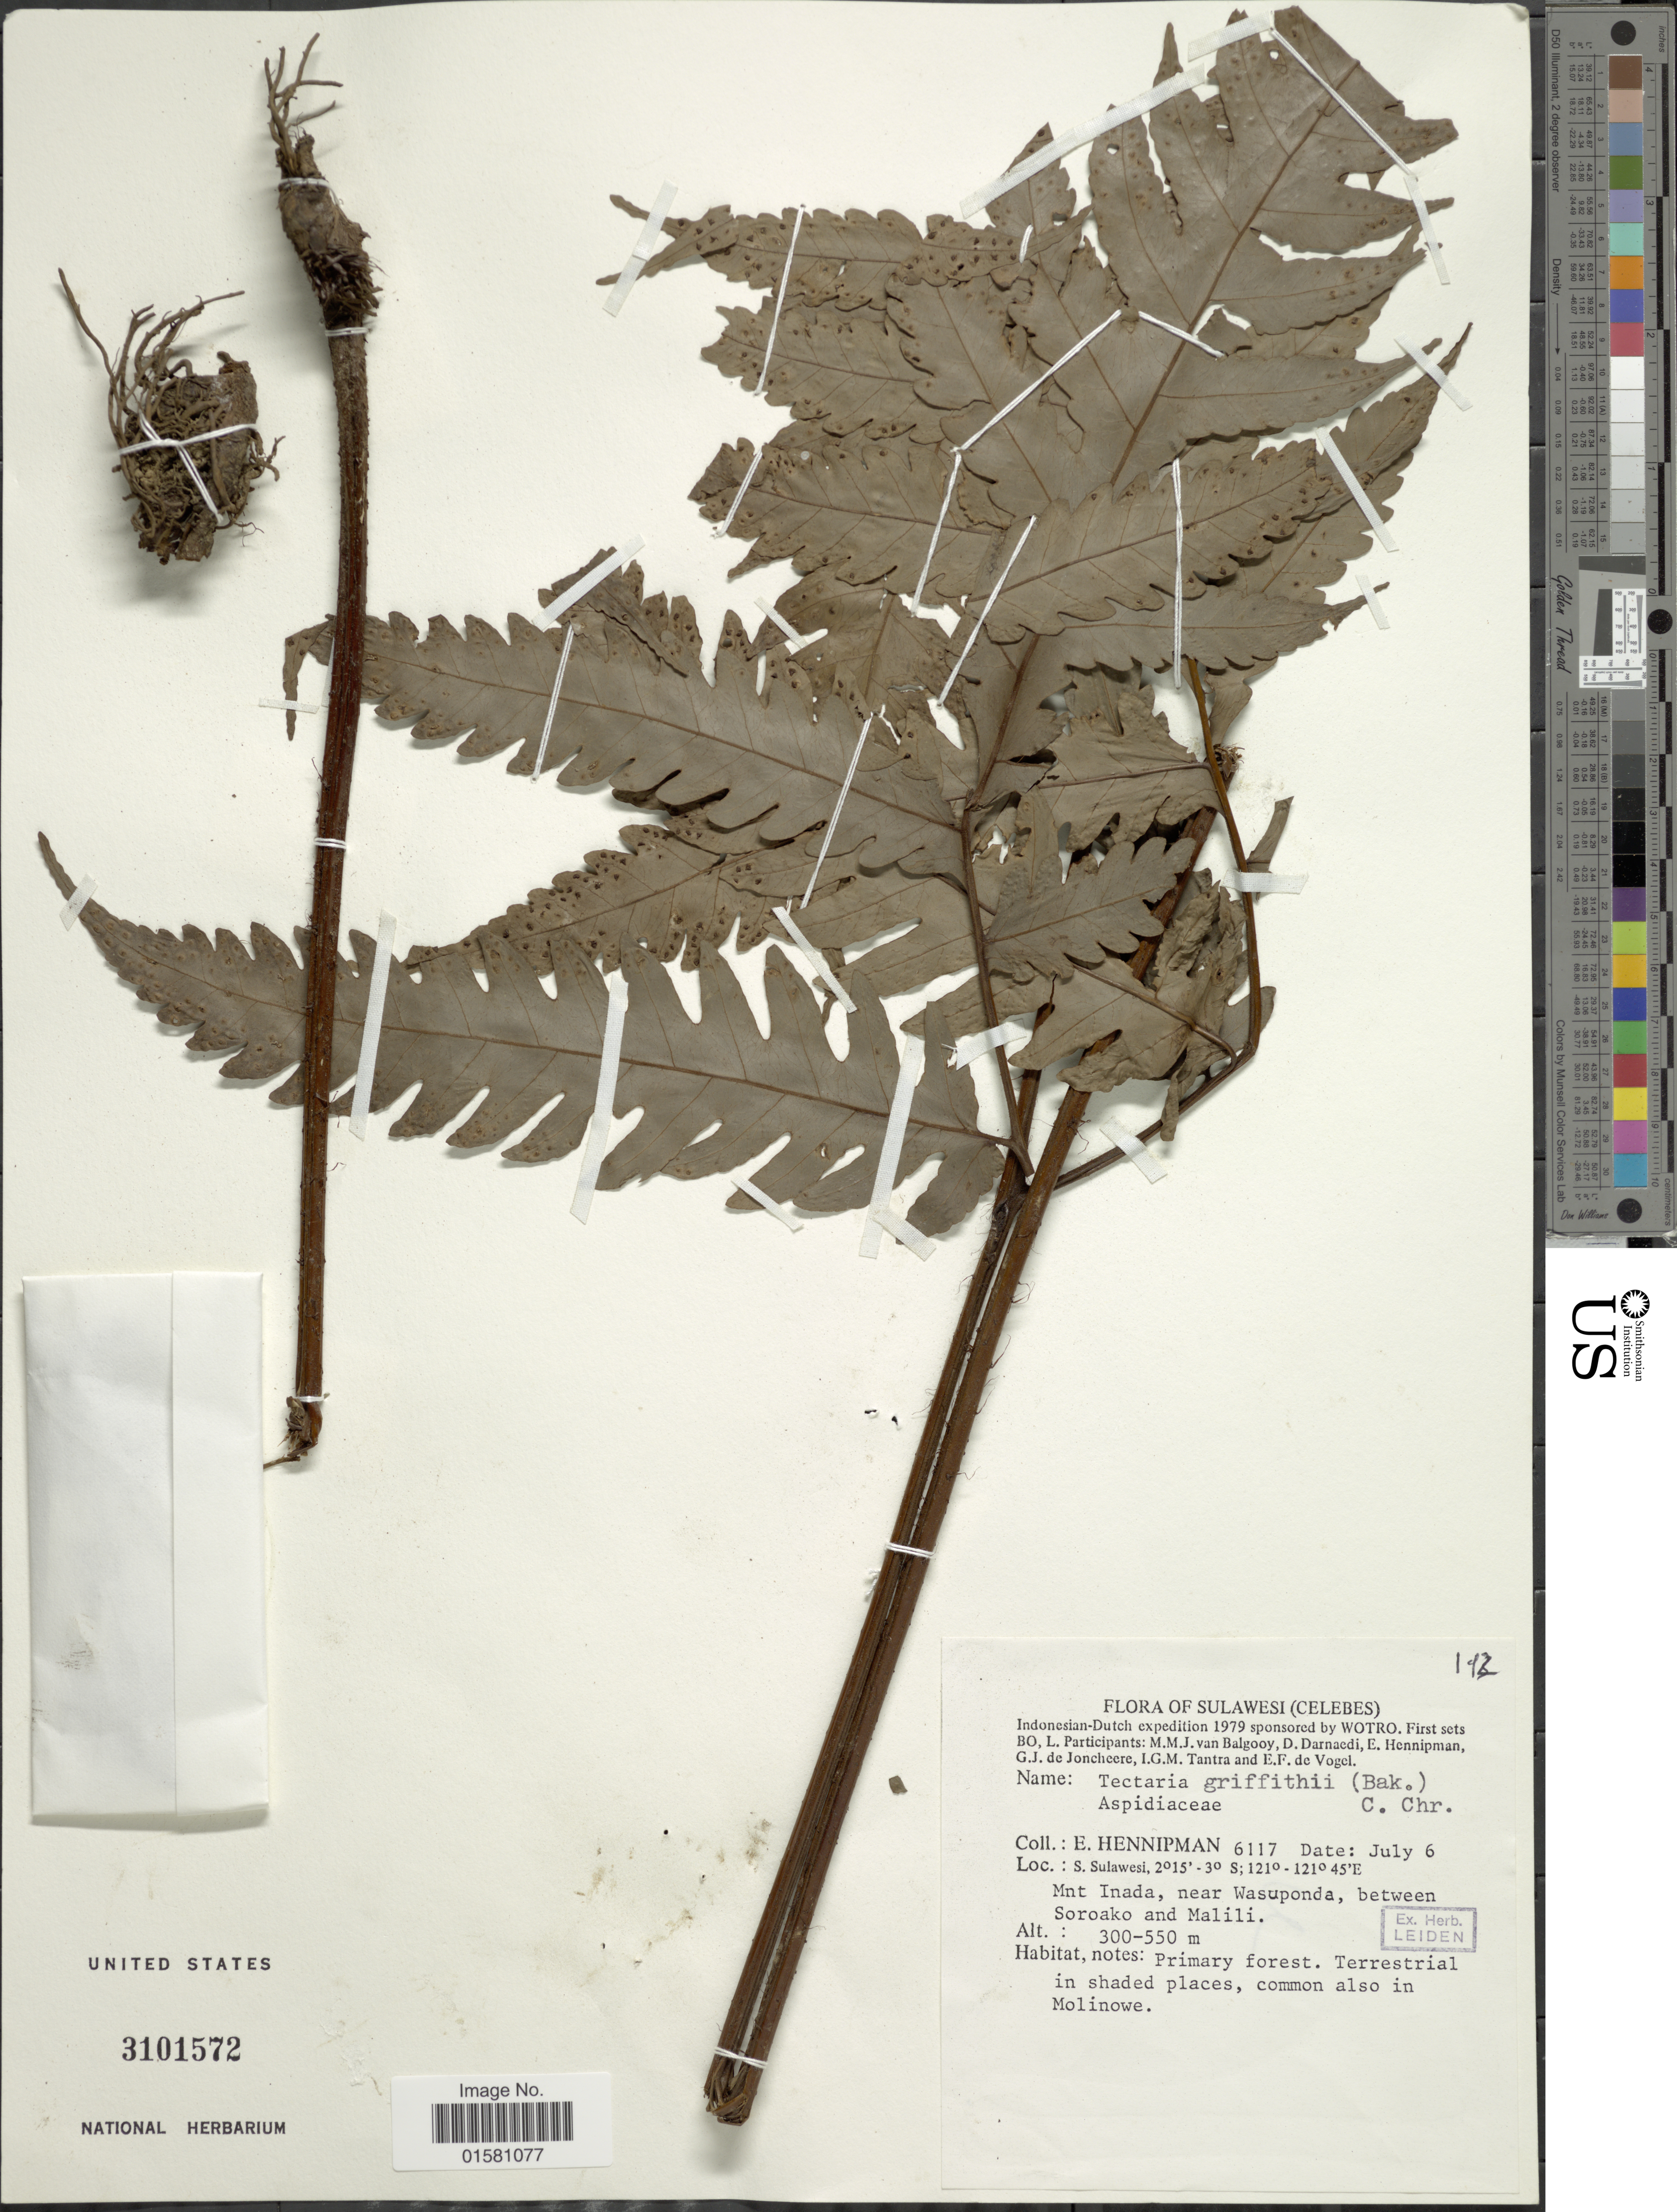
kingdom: Plantae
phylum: Tracheophyta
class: Polypodiopsida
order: Polypodiales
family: Tectariaceae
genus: Tectaria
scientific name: Tectaria griffithii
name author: (Baker) C. Chr.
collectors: E. Hennipman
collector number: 6117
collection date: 1979-07-06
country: Indonesia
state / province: Sulawesi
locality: Celebes, S. Sulawesi. Mnt Inada, near Wasuponda, between Soroaka and Malili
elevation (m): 300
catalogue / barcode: US 3101572